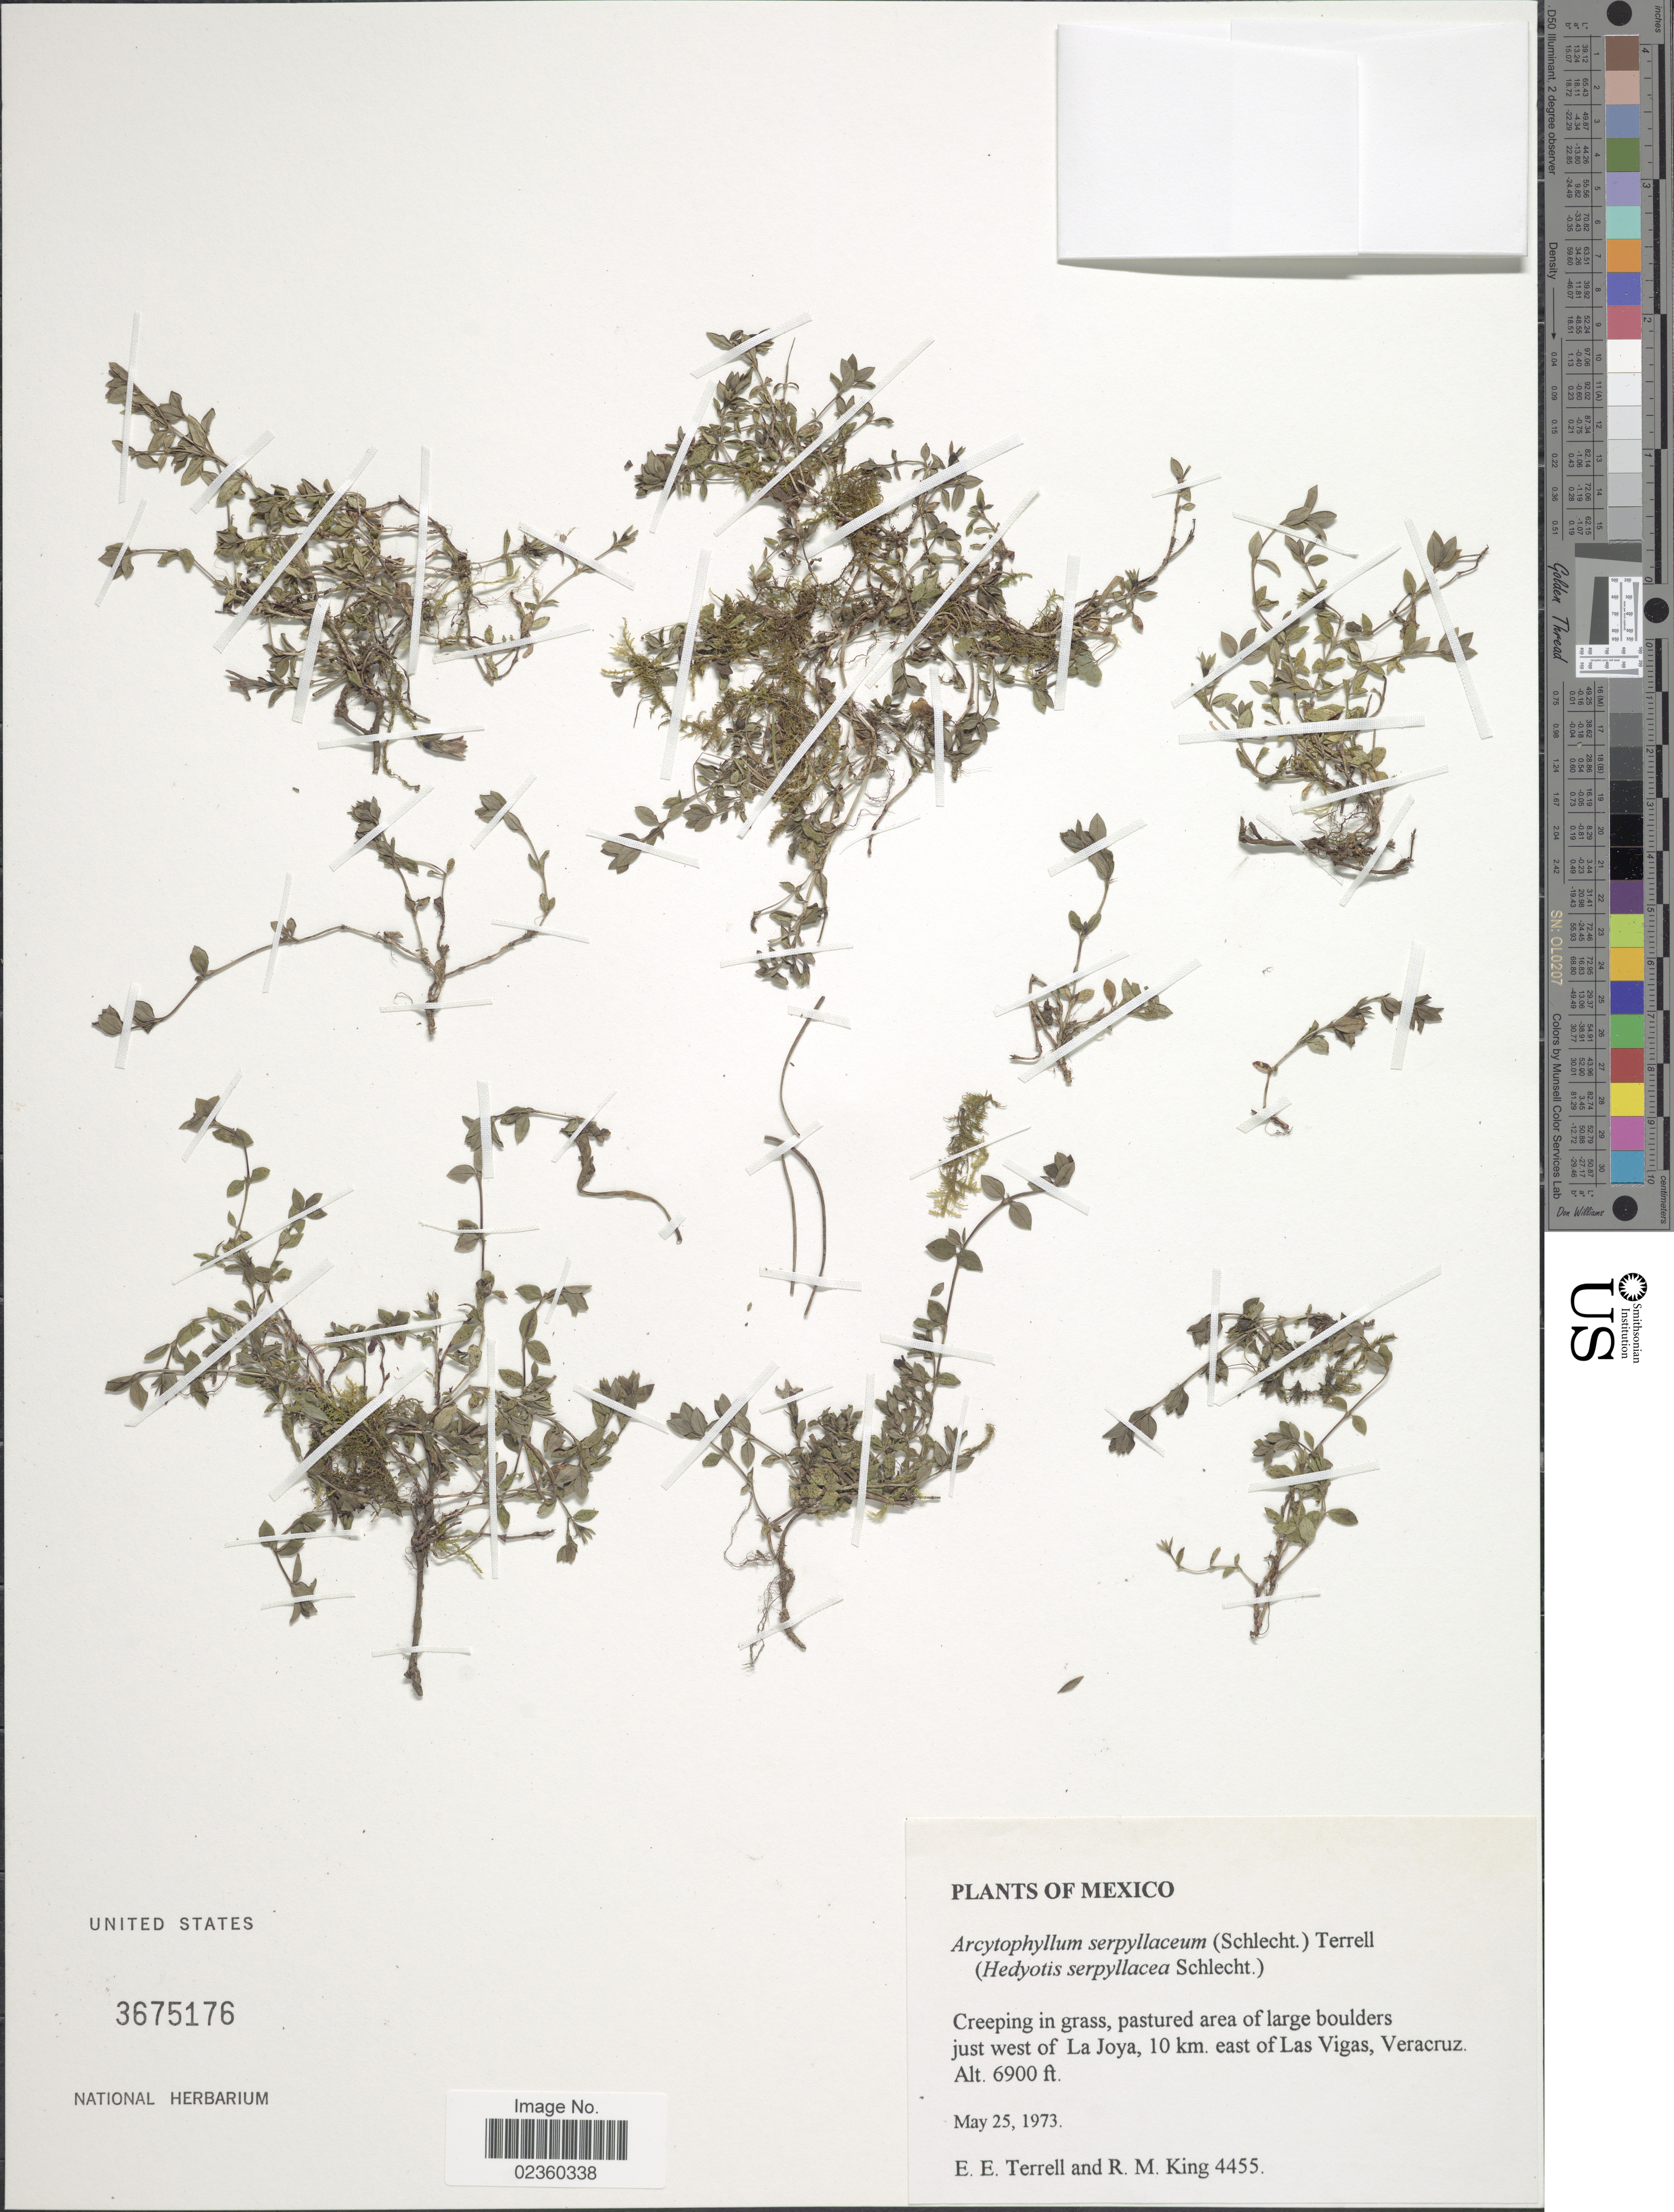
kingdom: Plantae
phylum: Tracheophyta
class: Magnoliopsida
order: Gentianales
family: Rubiaceae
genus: Terrellianthus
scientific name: Terrellianthus serpyllaceus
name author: (Schltdl.) Borhidi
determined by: Florentin, Mariela Nunez, (CTES), Instituto de Botanica del Nordeste (ARGENTINA)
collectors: E. E. Terrell & R. M. King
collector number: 4455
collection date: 1973-05-25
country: Mexico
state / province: Veracruz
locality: Pastured area of large boulders just west of La Joya, 10 km east of Las Vigas, Veracruz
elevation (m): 2103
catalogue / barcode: US 3675176